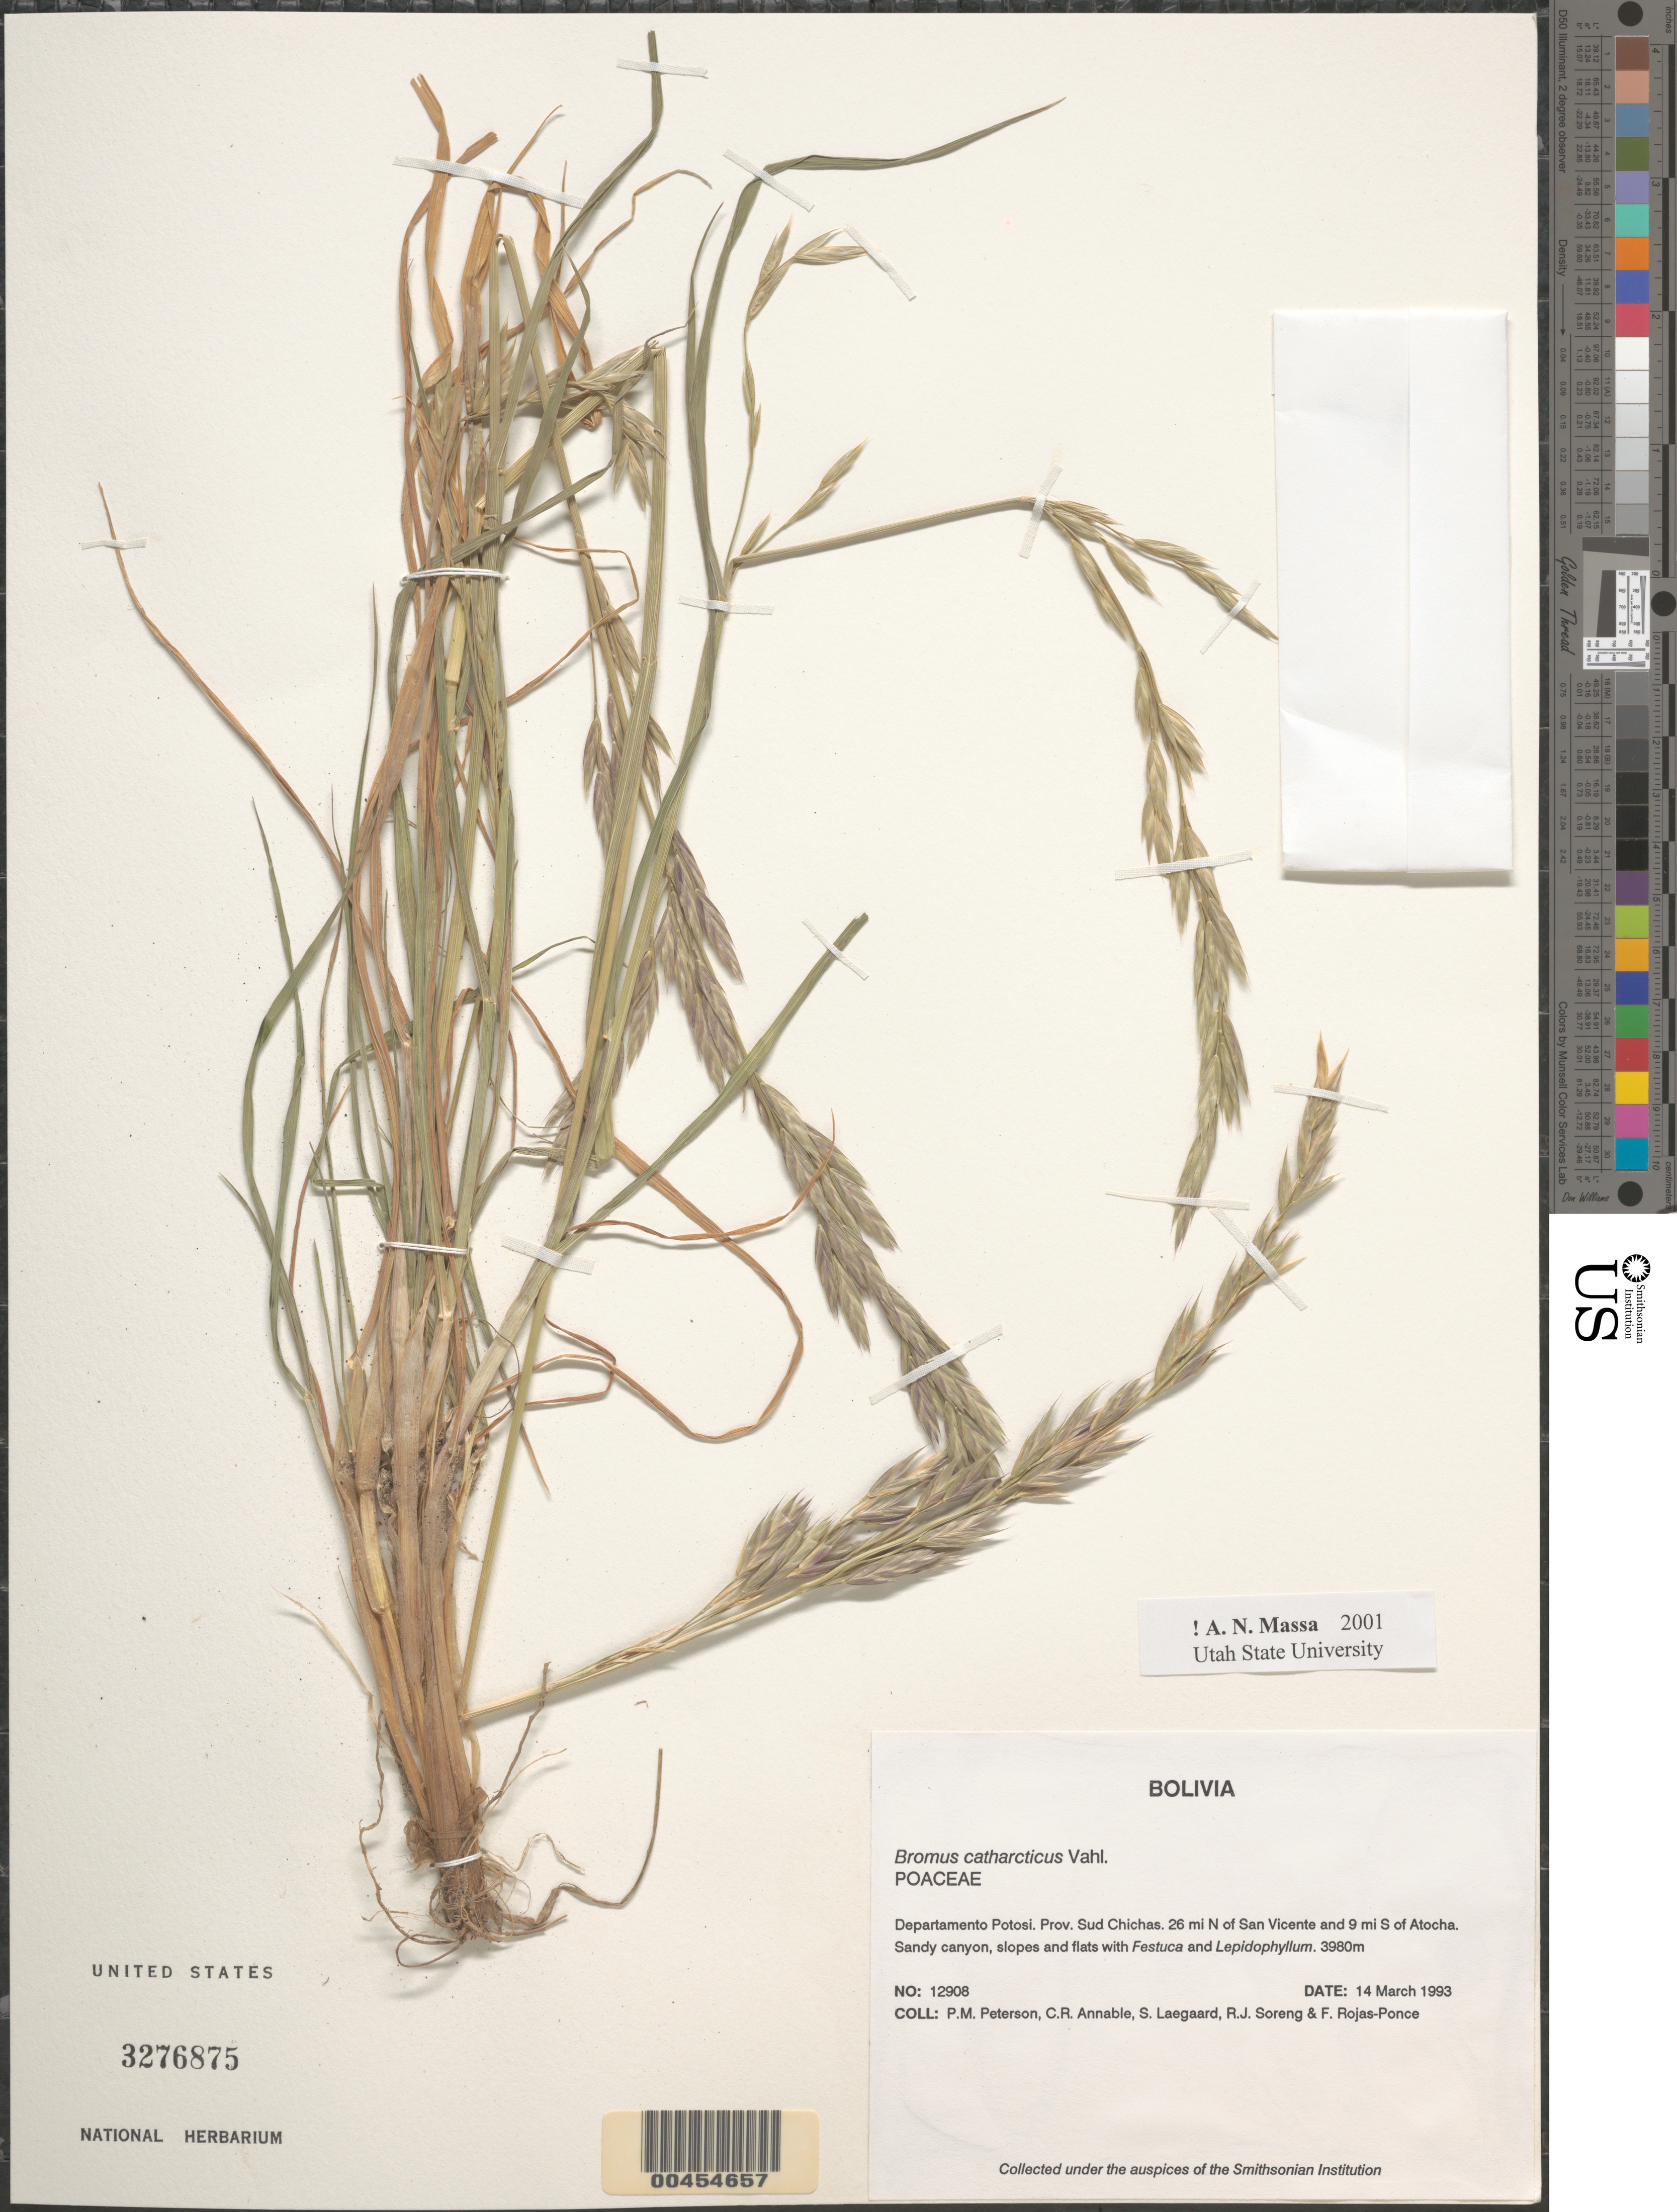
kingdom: Plantae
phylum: Tracheophyta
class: Magnoliopsida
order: Laurales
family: Lauraceae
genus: Endiandra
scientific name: Endiandra latifolia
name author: Kosterm.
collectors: P. M. Peterson, C. R. Annable, S. Lægaard, R. J. Soreng & F. Rojas-Ponce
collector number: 12908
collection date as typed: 14 Mar 1993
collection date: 1993-03-14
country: Bolivia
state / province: Potosí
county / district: Sud Chichas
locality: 26 mi N of San Vicente and 9 mi S of Atocha.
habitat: Sandy canyon, slopes and flats with Festuca and Lepidophyllum.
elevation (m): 3980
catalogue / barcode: US 3276875